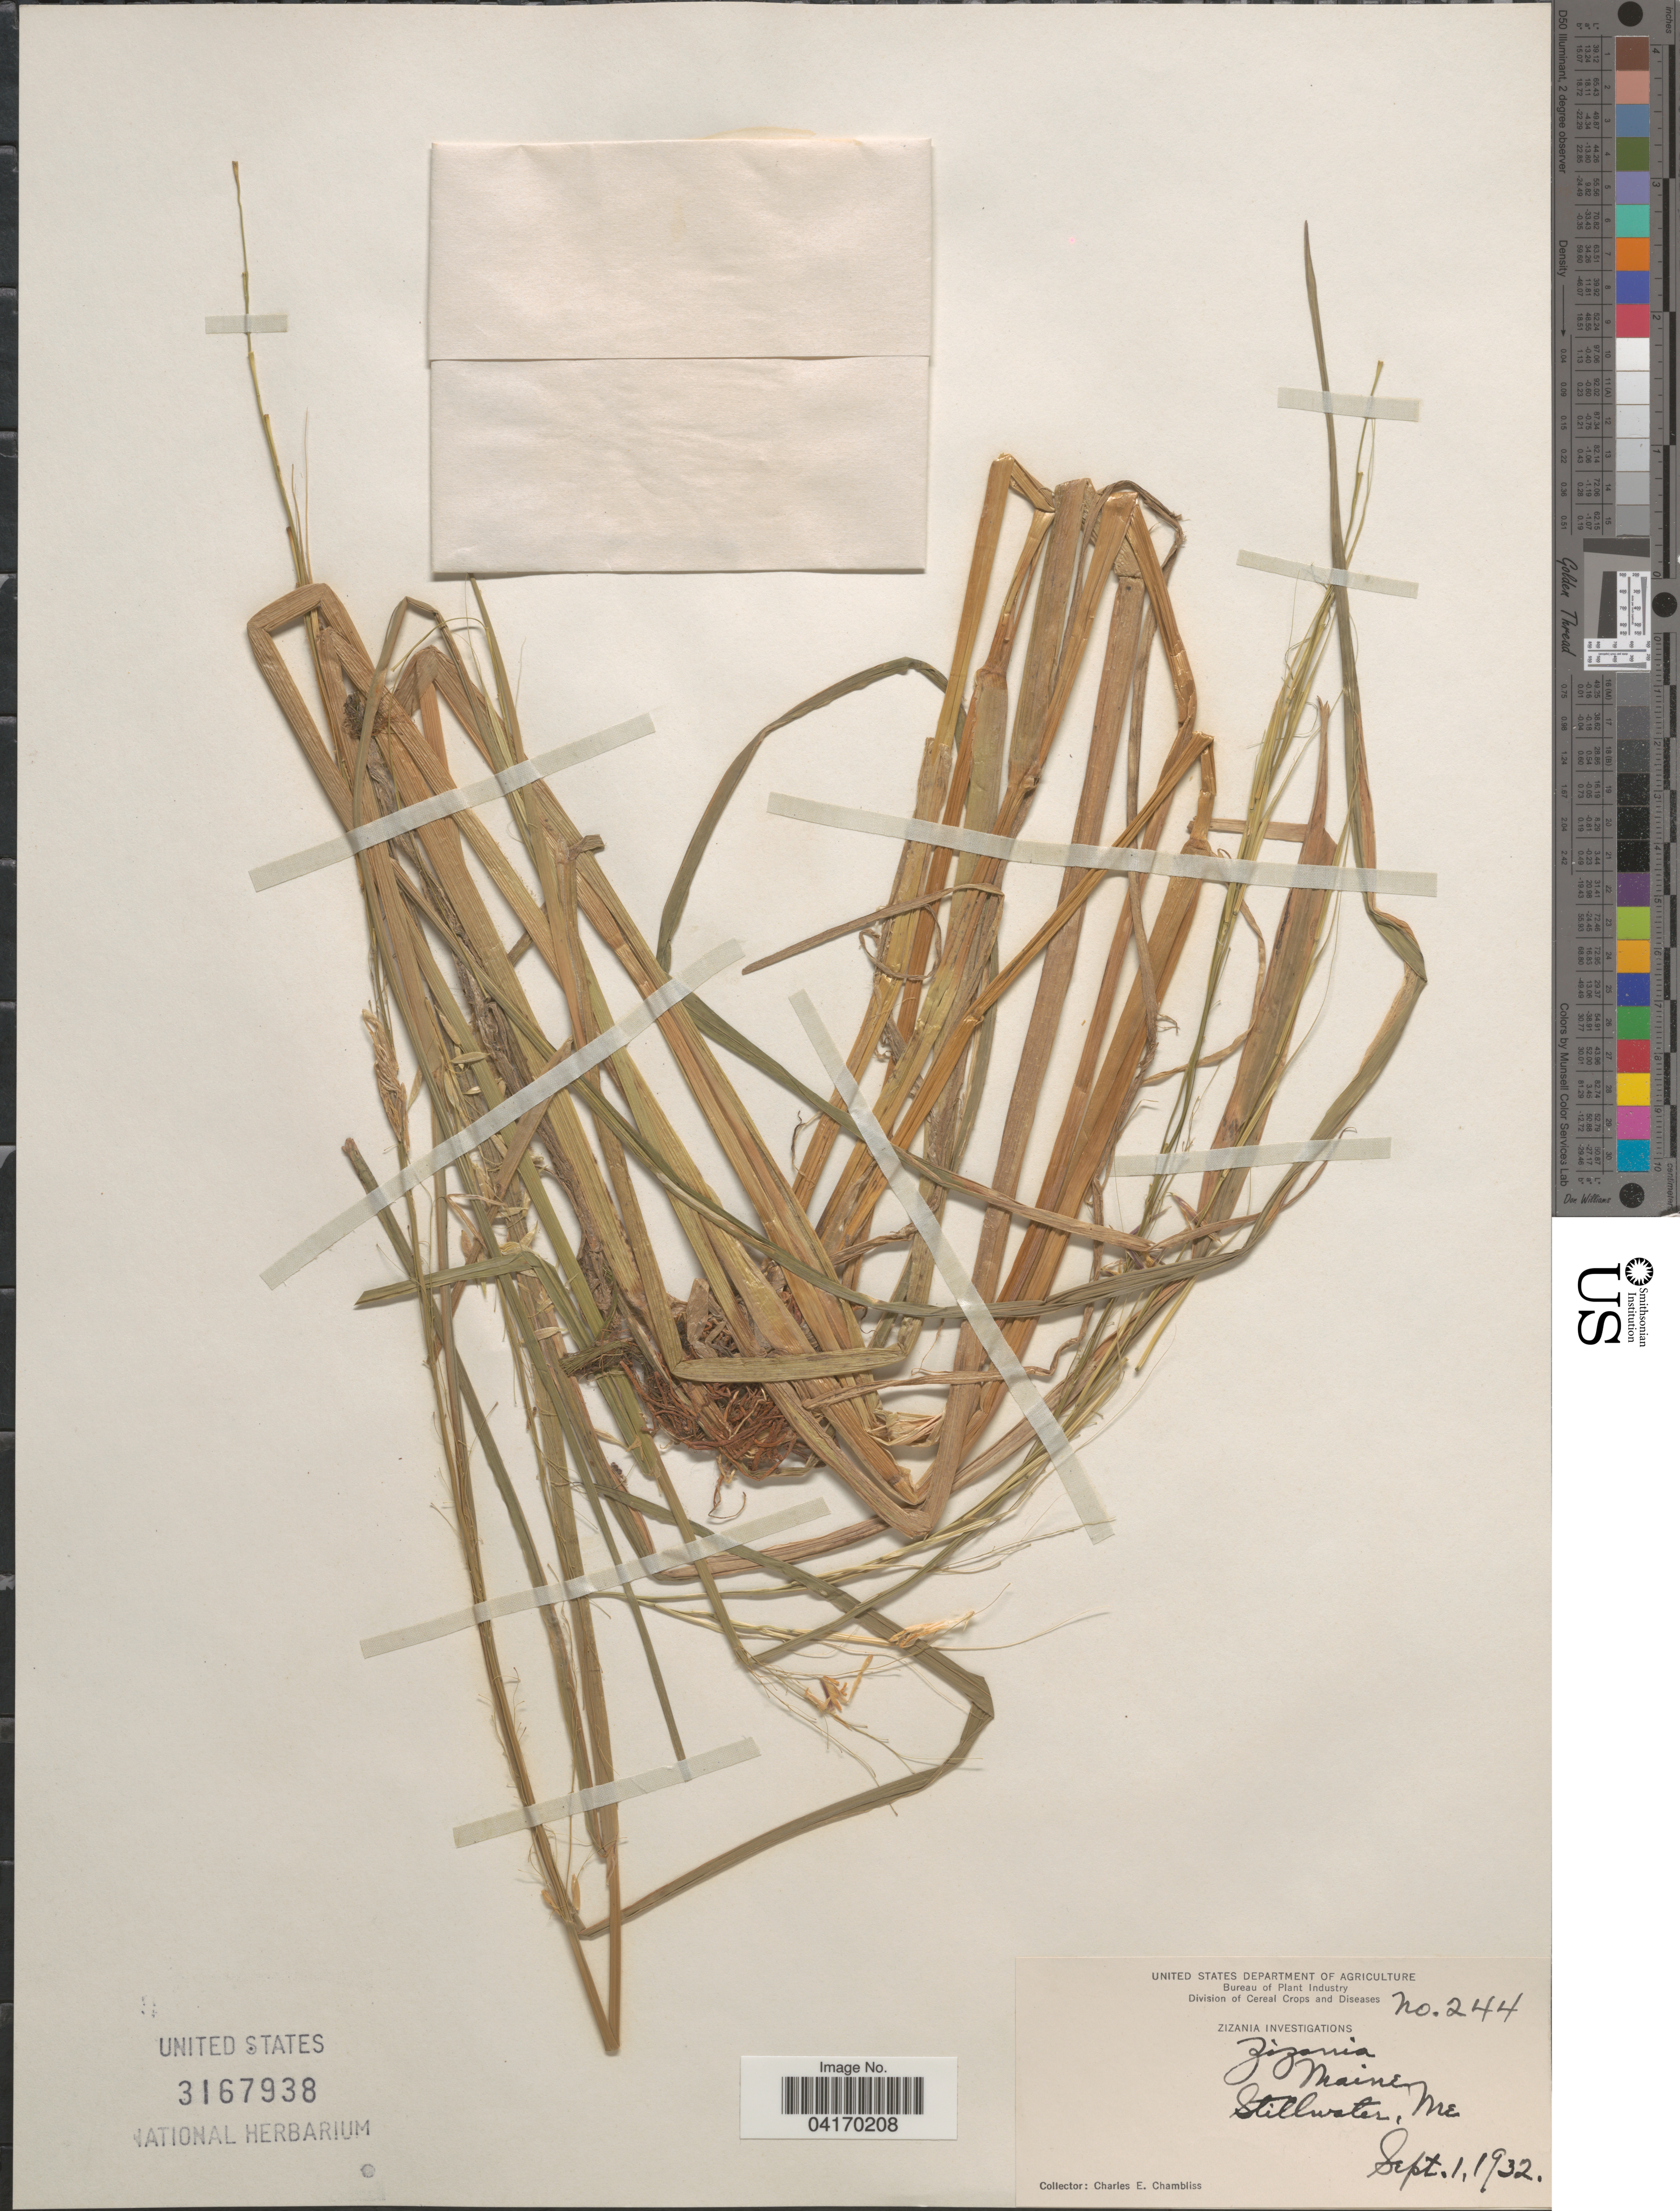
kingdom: Plantae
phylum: Tracheophyta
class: Liliopsida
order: Poales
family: Poaceae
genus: Zizania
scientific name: Zizania palustris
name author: L.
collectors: C. Chambliss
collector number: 244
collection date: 1932-09-01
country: United States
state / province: Maine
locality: Stillwater.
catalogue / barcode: US 3167938